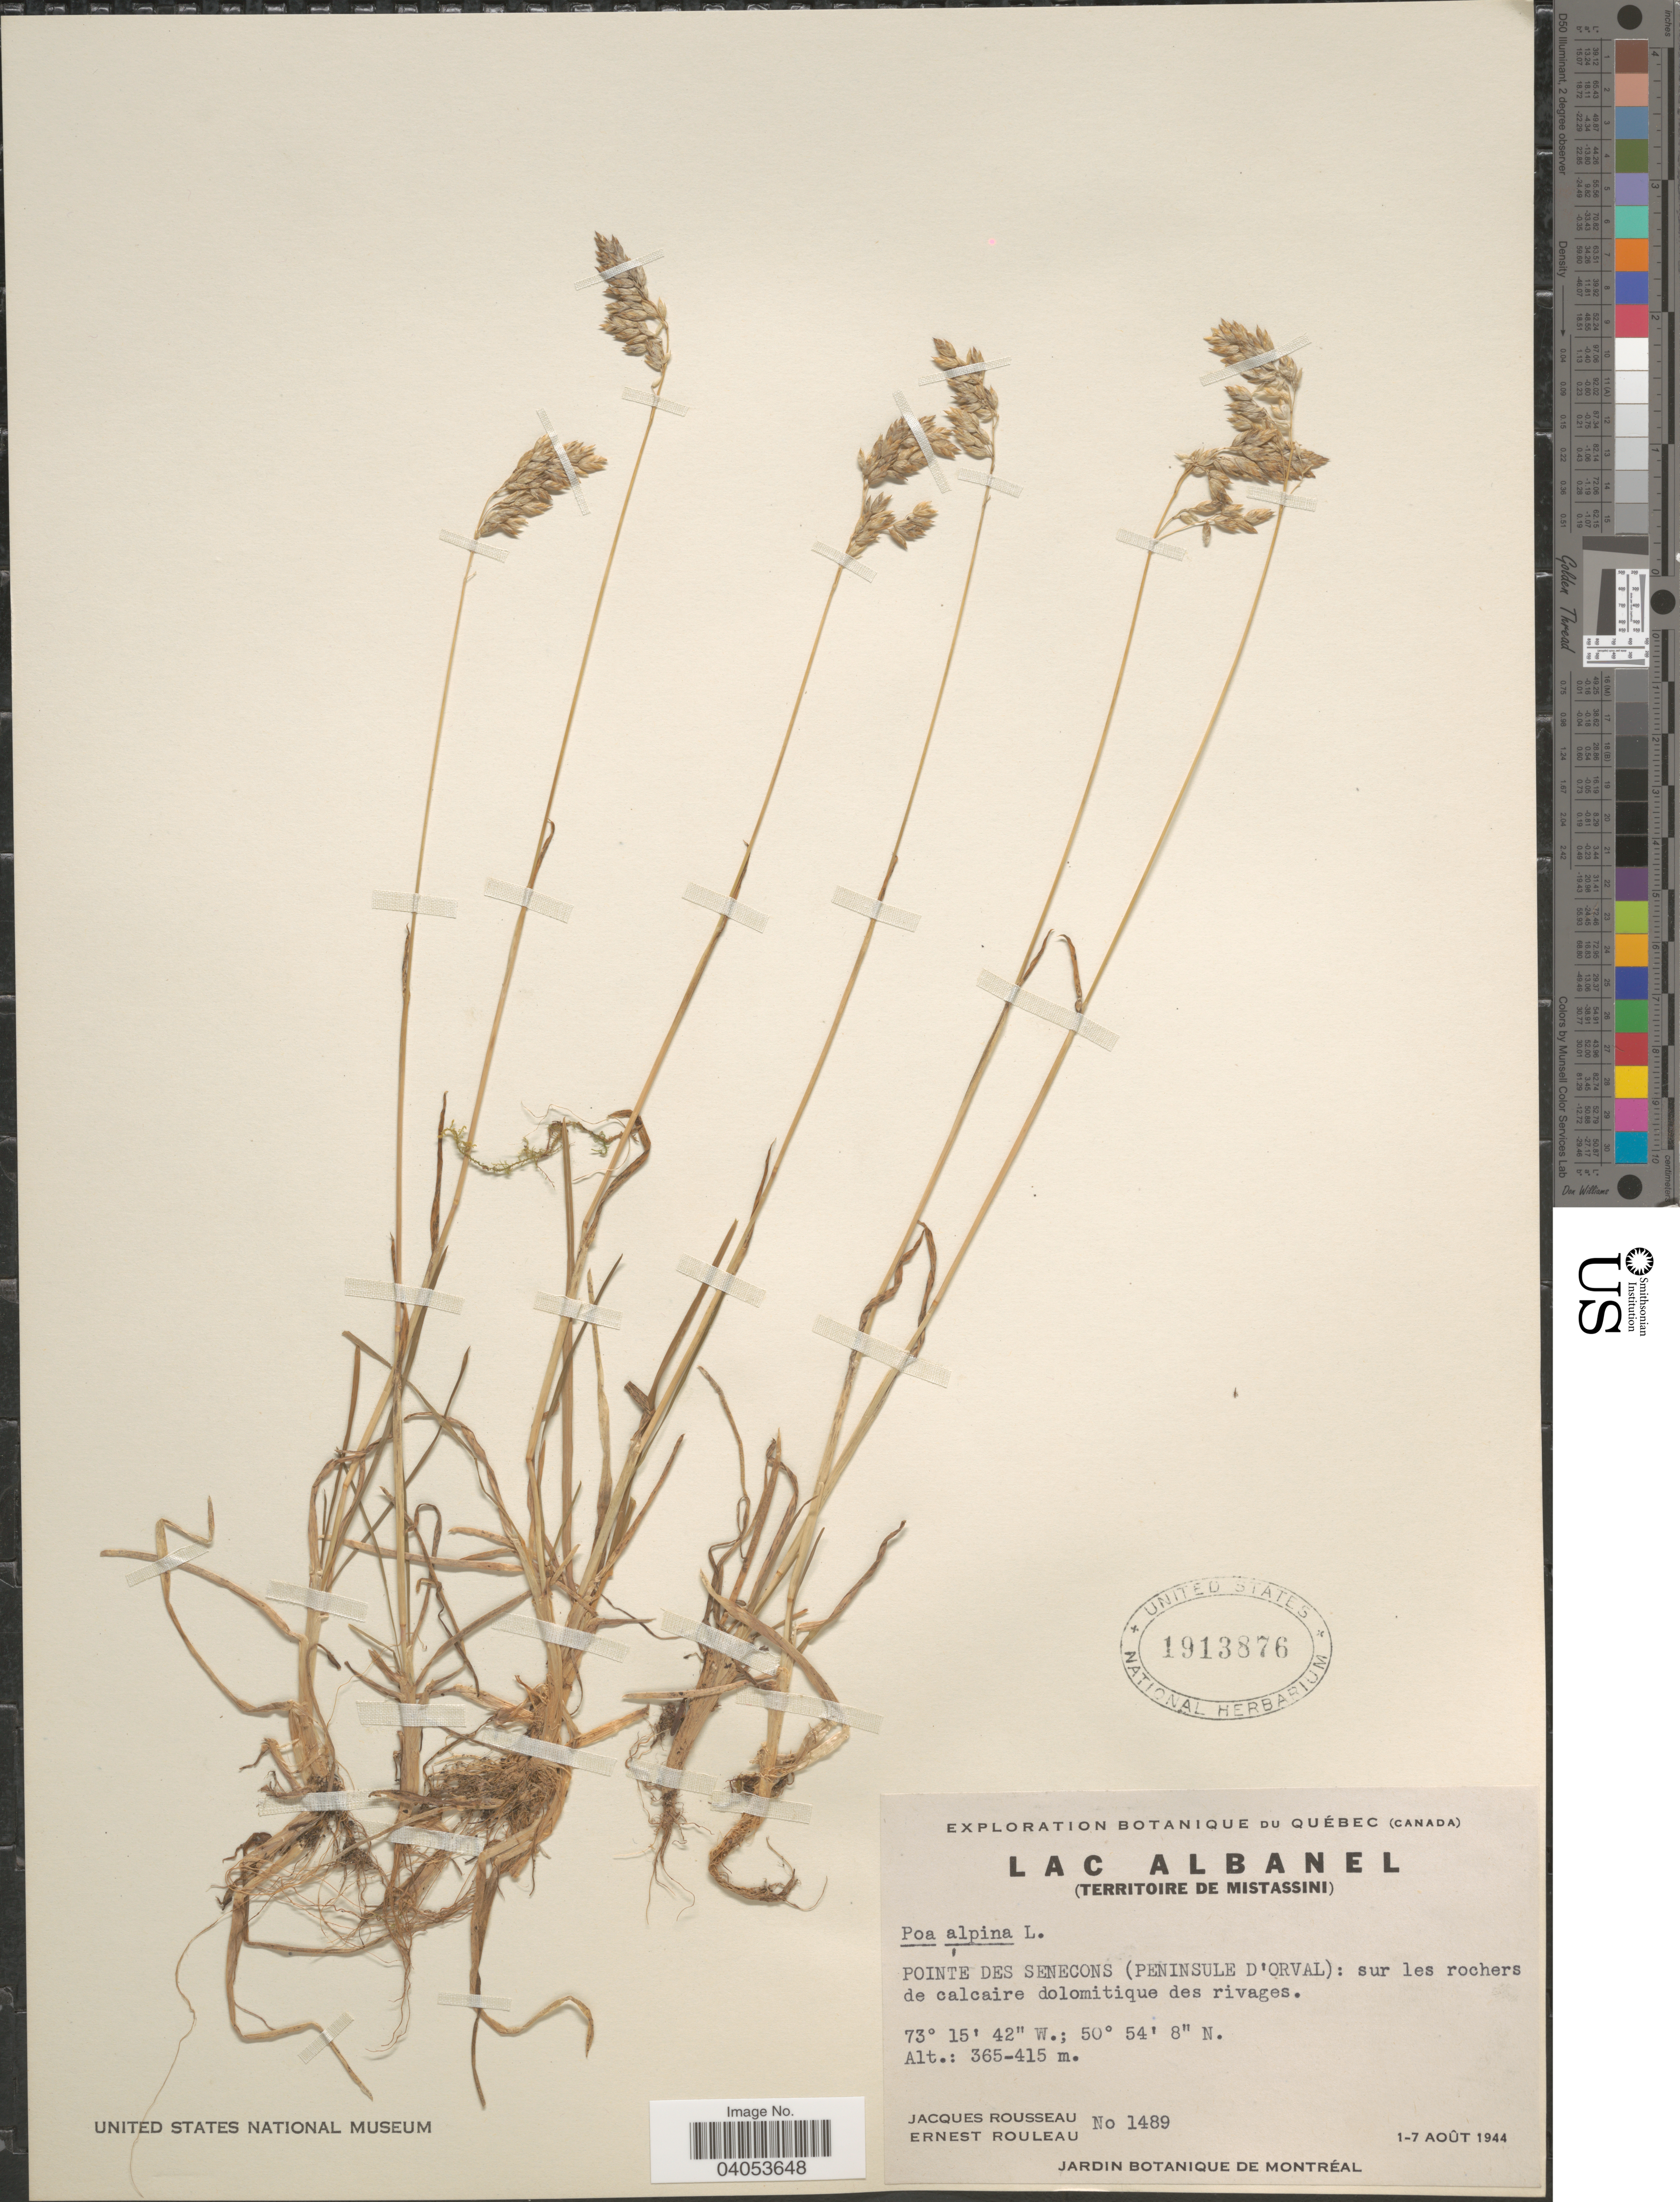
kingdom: Plantae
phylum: Tracheophyta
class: Liliopsida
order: Poales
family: Poaceae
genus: Poa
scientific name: Poa alpina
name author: L.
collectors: J. Rousseau & J. Rouleau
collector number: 1489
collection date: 1944-08-01/1944-08-07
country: Canada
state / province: Quebec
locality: Lac Albanel (Territoire de Mistassini). Pointe des Senecons (Peninsule d'Orval).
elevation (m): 365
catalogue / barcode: US 1913876